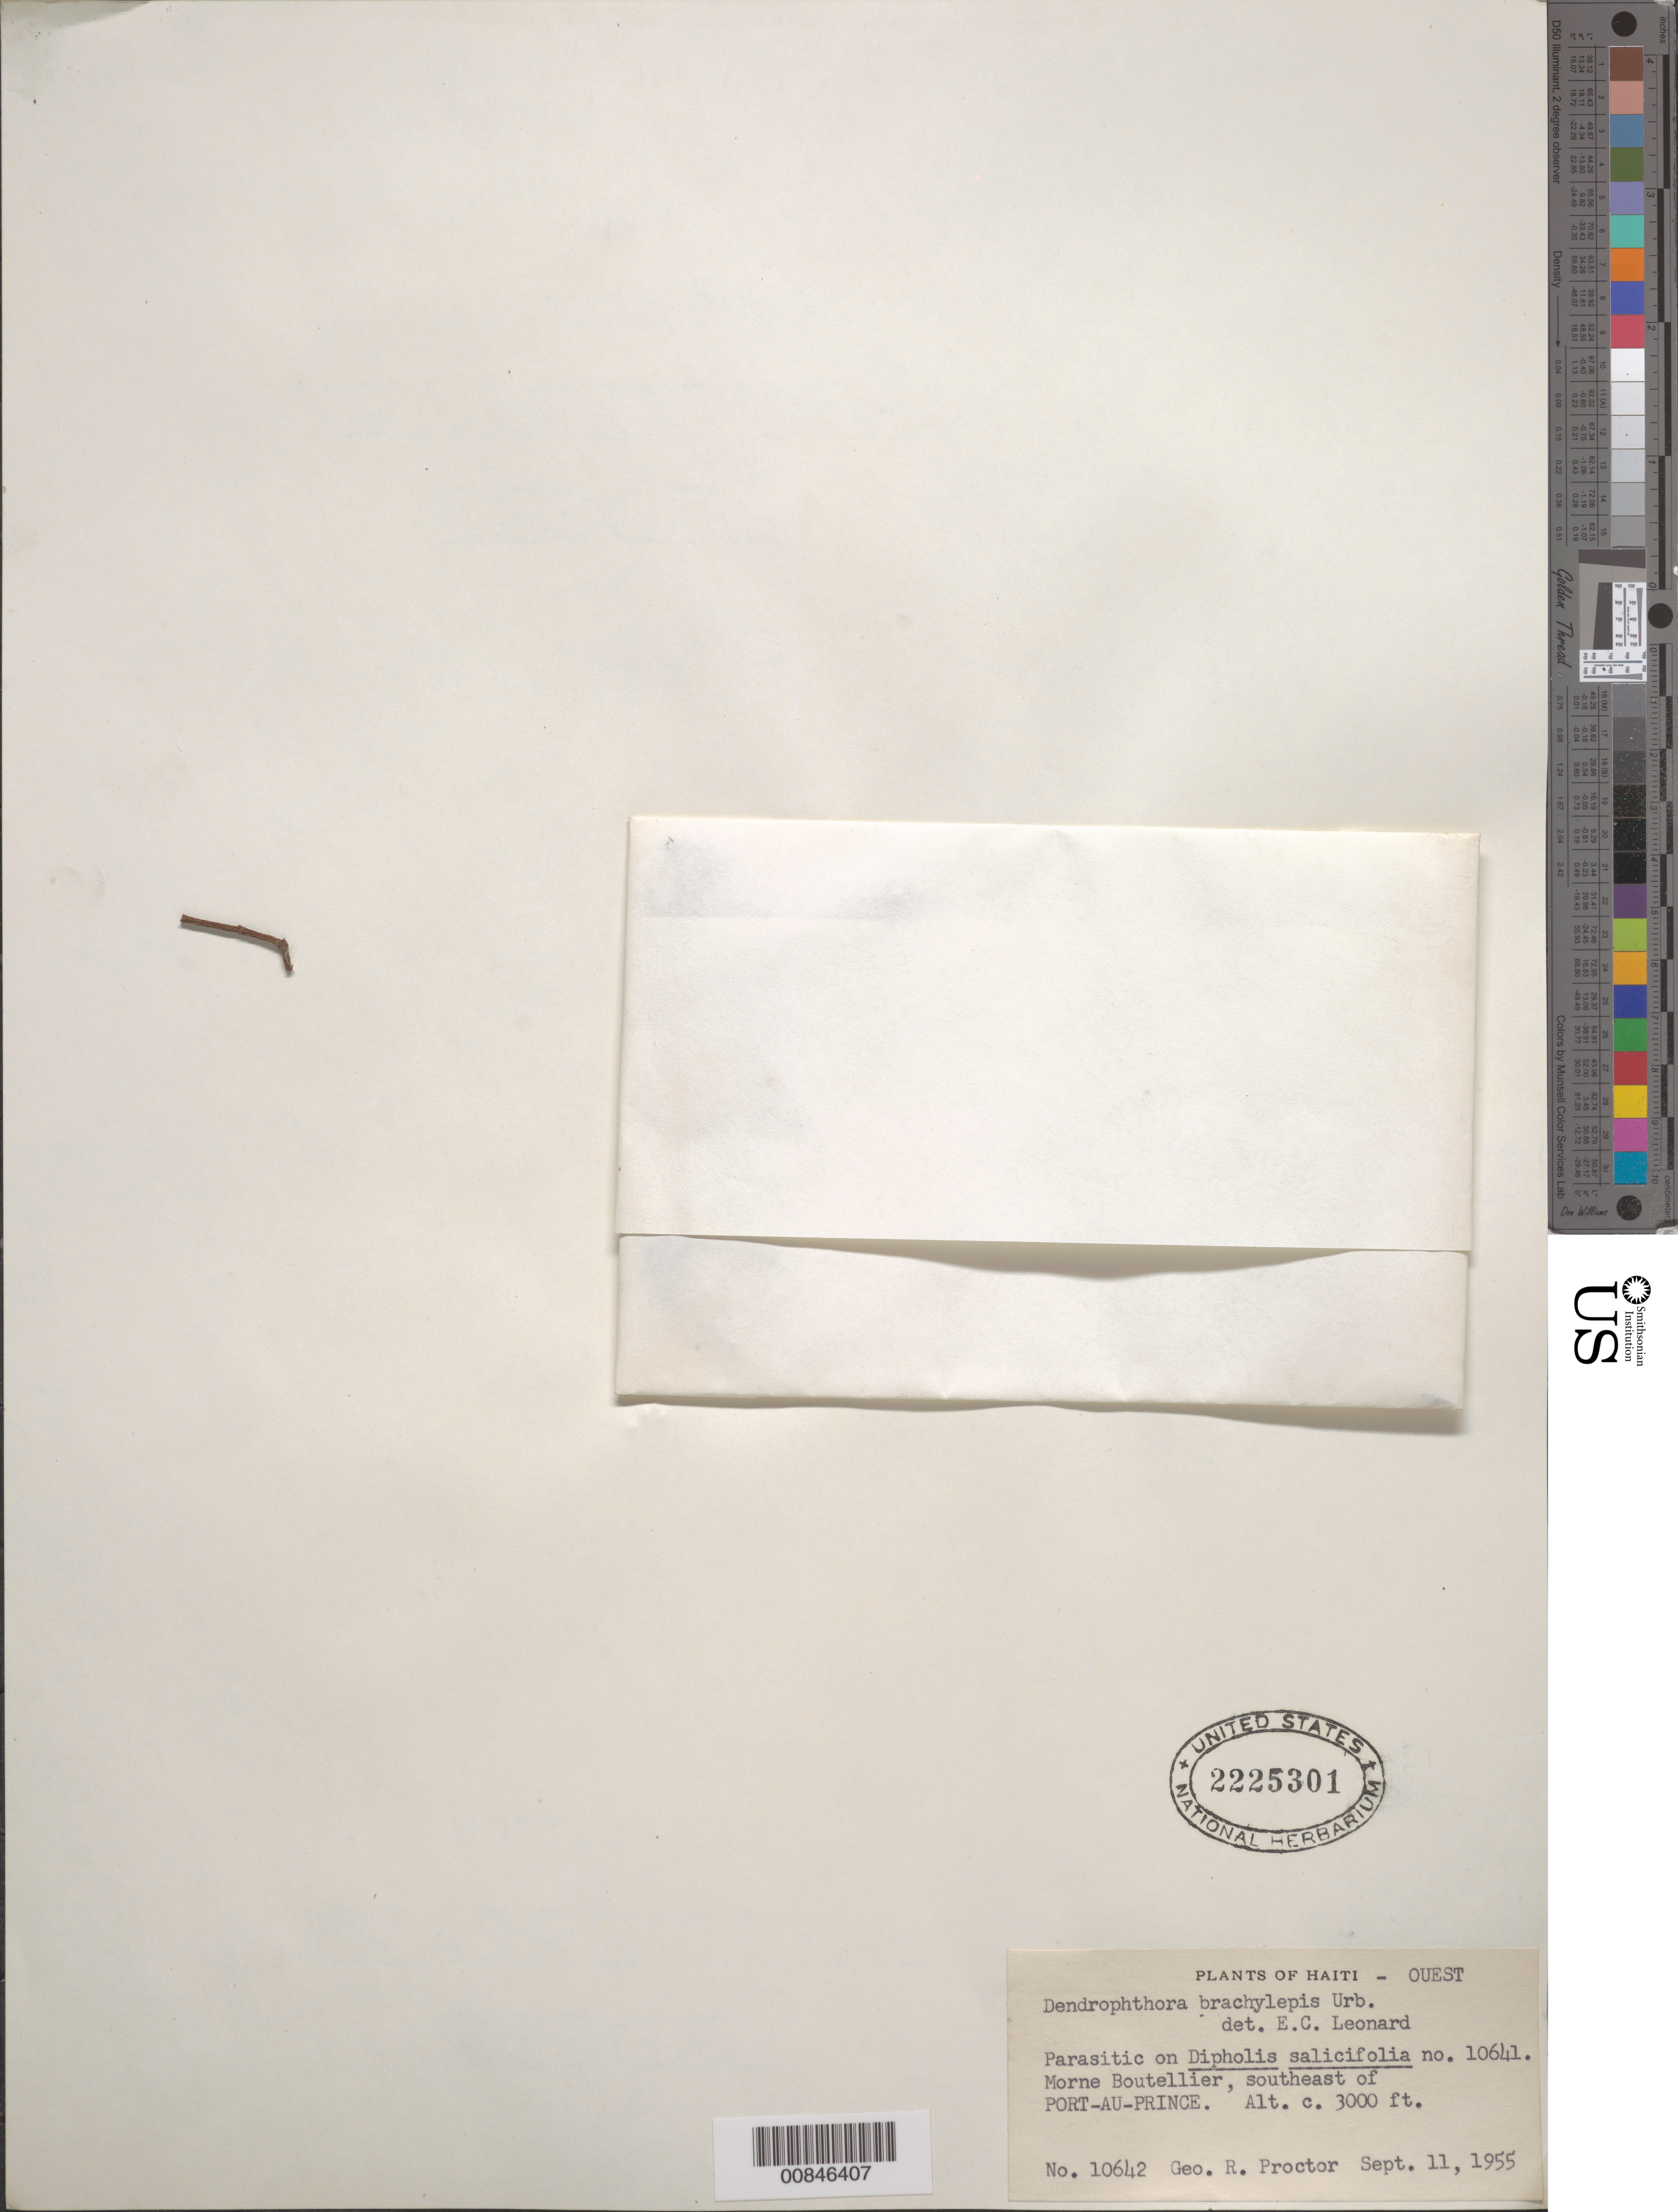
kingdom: Plantae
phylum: Tracheophyta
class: Magnoliopsida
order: Santalales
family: Viscaceae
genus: Dendrophthora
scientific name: Dendrophthora brachylepis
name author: Urb.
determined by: Leonard, Emery C., (US)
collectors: G. R. Proctor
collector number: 10642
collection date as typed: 11 Sep 1955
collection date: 1955-09-11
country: Haiti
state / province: Ouest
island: Hispaniola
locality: Mourne Boutellier, southeast of Port-au-Prince.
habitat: On Dipholis salicifolia no. 10641.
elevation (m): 914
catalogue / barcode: US 2225301